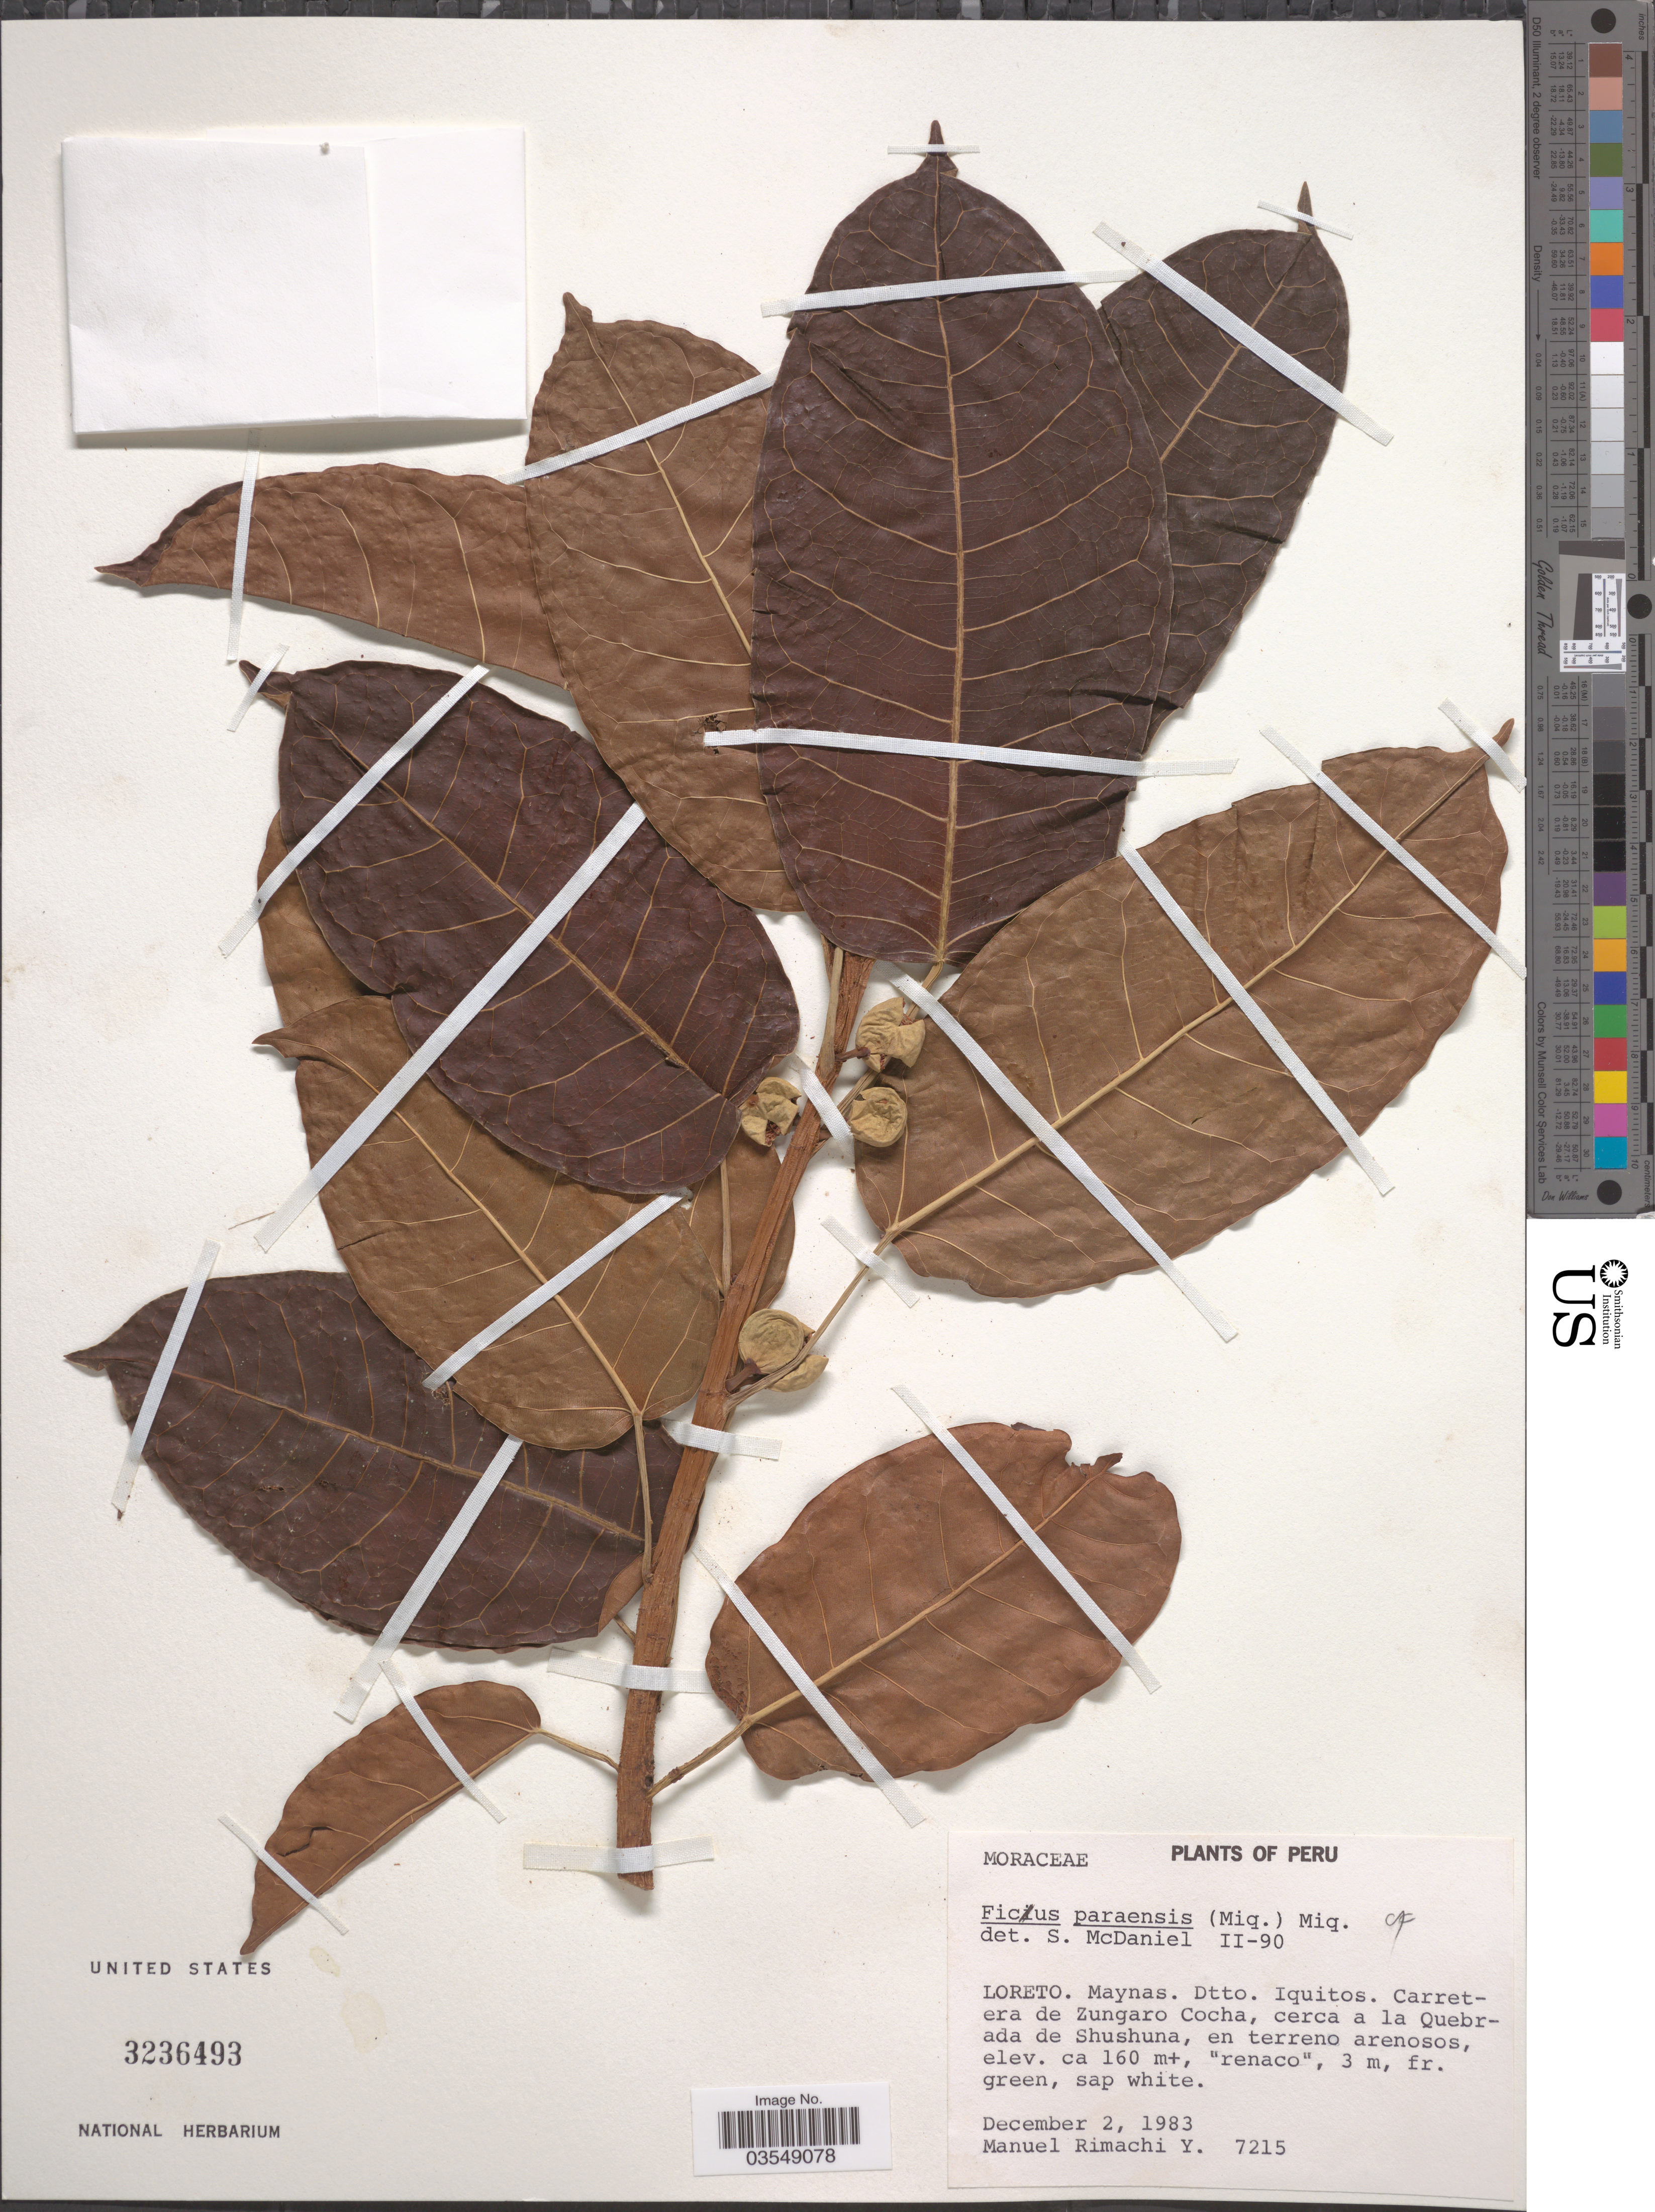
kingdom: Plantae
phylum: Tracheophyta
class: Magnoliopsida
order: Rosales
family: Moraceae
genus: Ficus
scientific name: Ficus paraensis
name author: (Miq.) Miq.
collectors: M. Rimachi Y.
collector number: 7215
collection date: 1983-12-02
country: Peru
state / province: Loreto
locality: Maynas. Dtto. Iquitos. Carretera de Zungaro Cocha, cerca a la Quebrada de Shushuna.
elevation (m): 160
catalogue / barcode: US 3236493